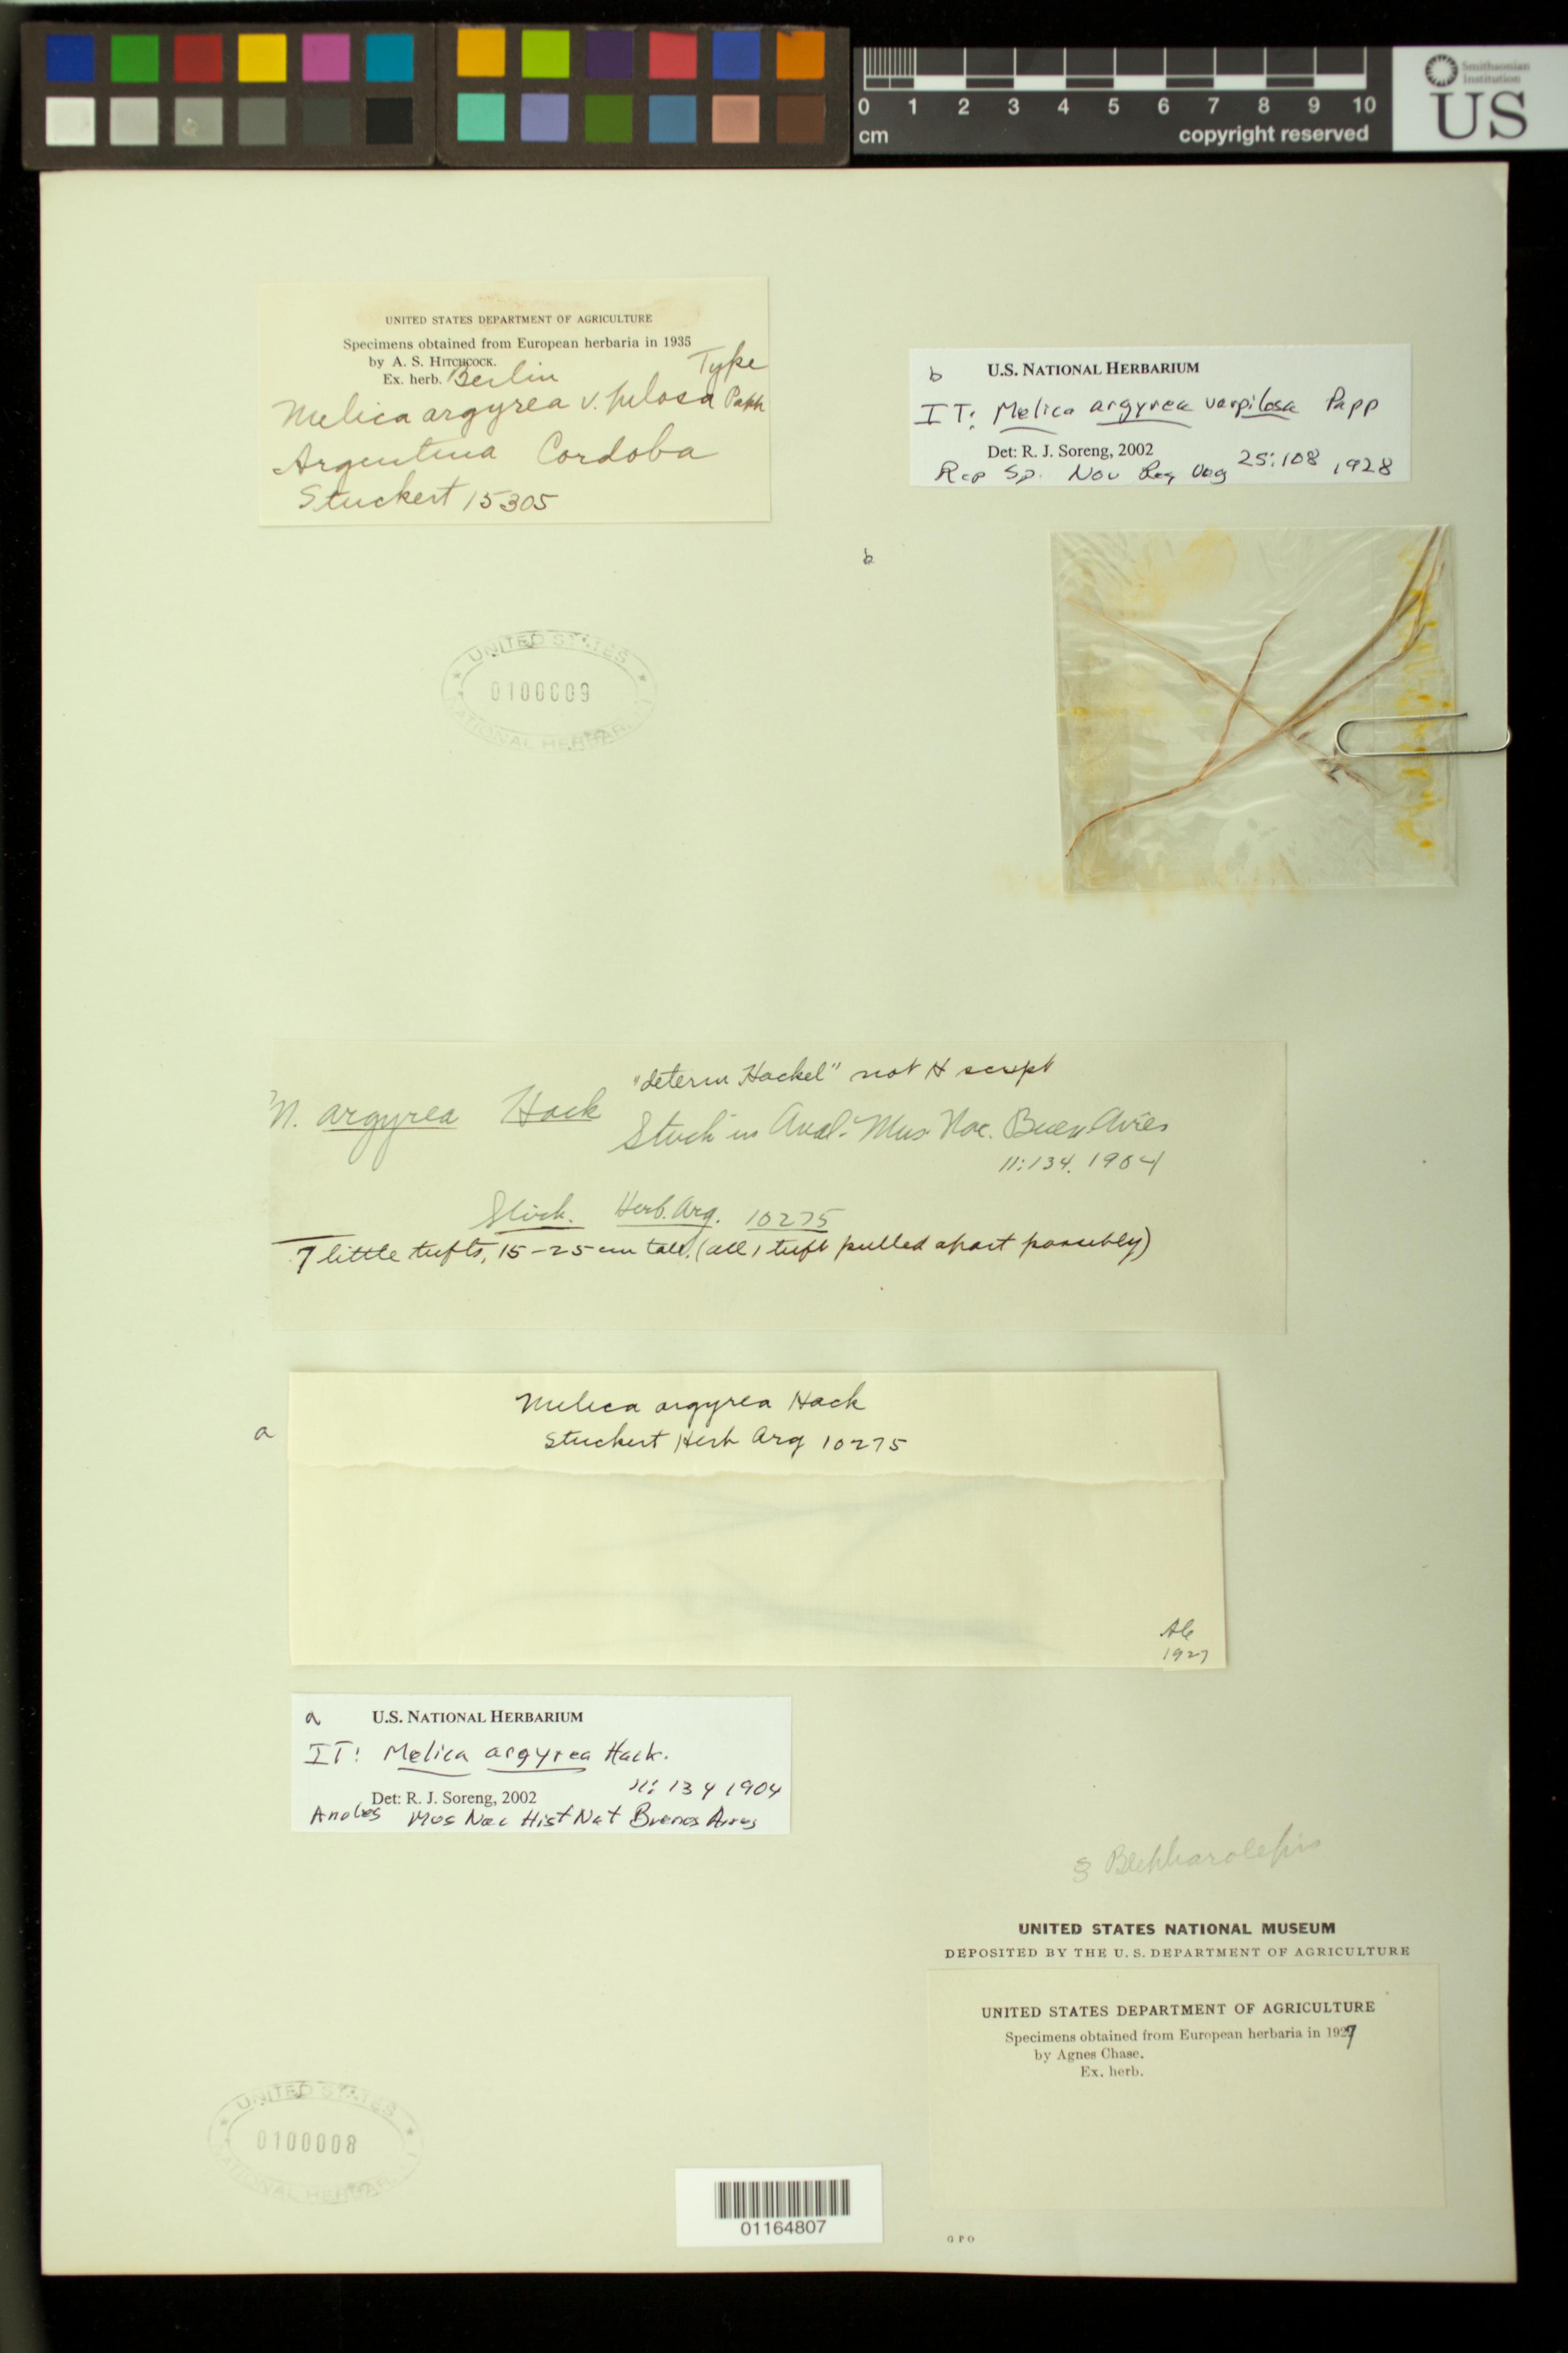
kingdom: Plantae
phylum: Tracheophyta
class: Liliopsida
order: Poales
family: Poaceae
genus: Melica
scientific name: Melica argyrea var. pilosa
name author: Papp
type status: Type Collection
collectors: T. Stuckert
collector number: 15305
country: Argentina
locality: Cordoba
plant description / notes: Fragmentary material of type specimen ex herb. Berlin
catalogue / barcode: US 100009-2